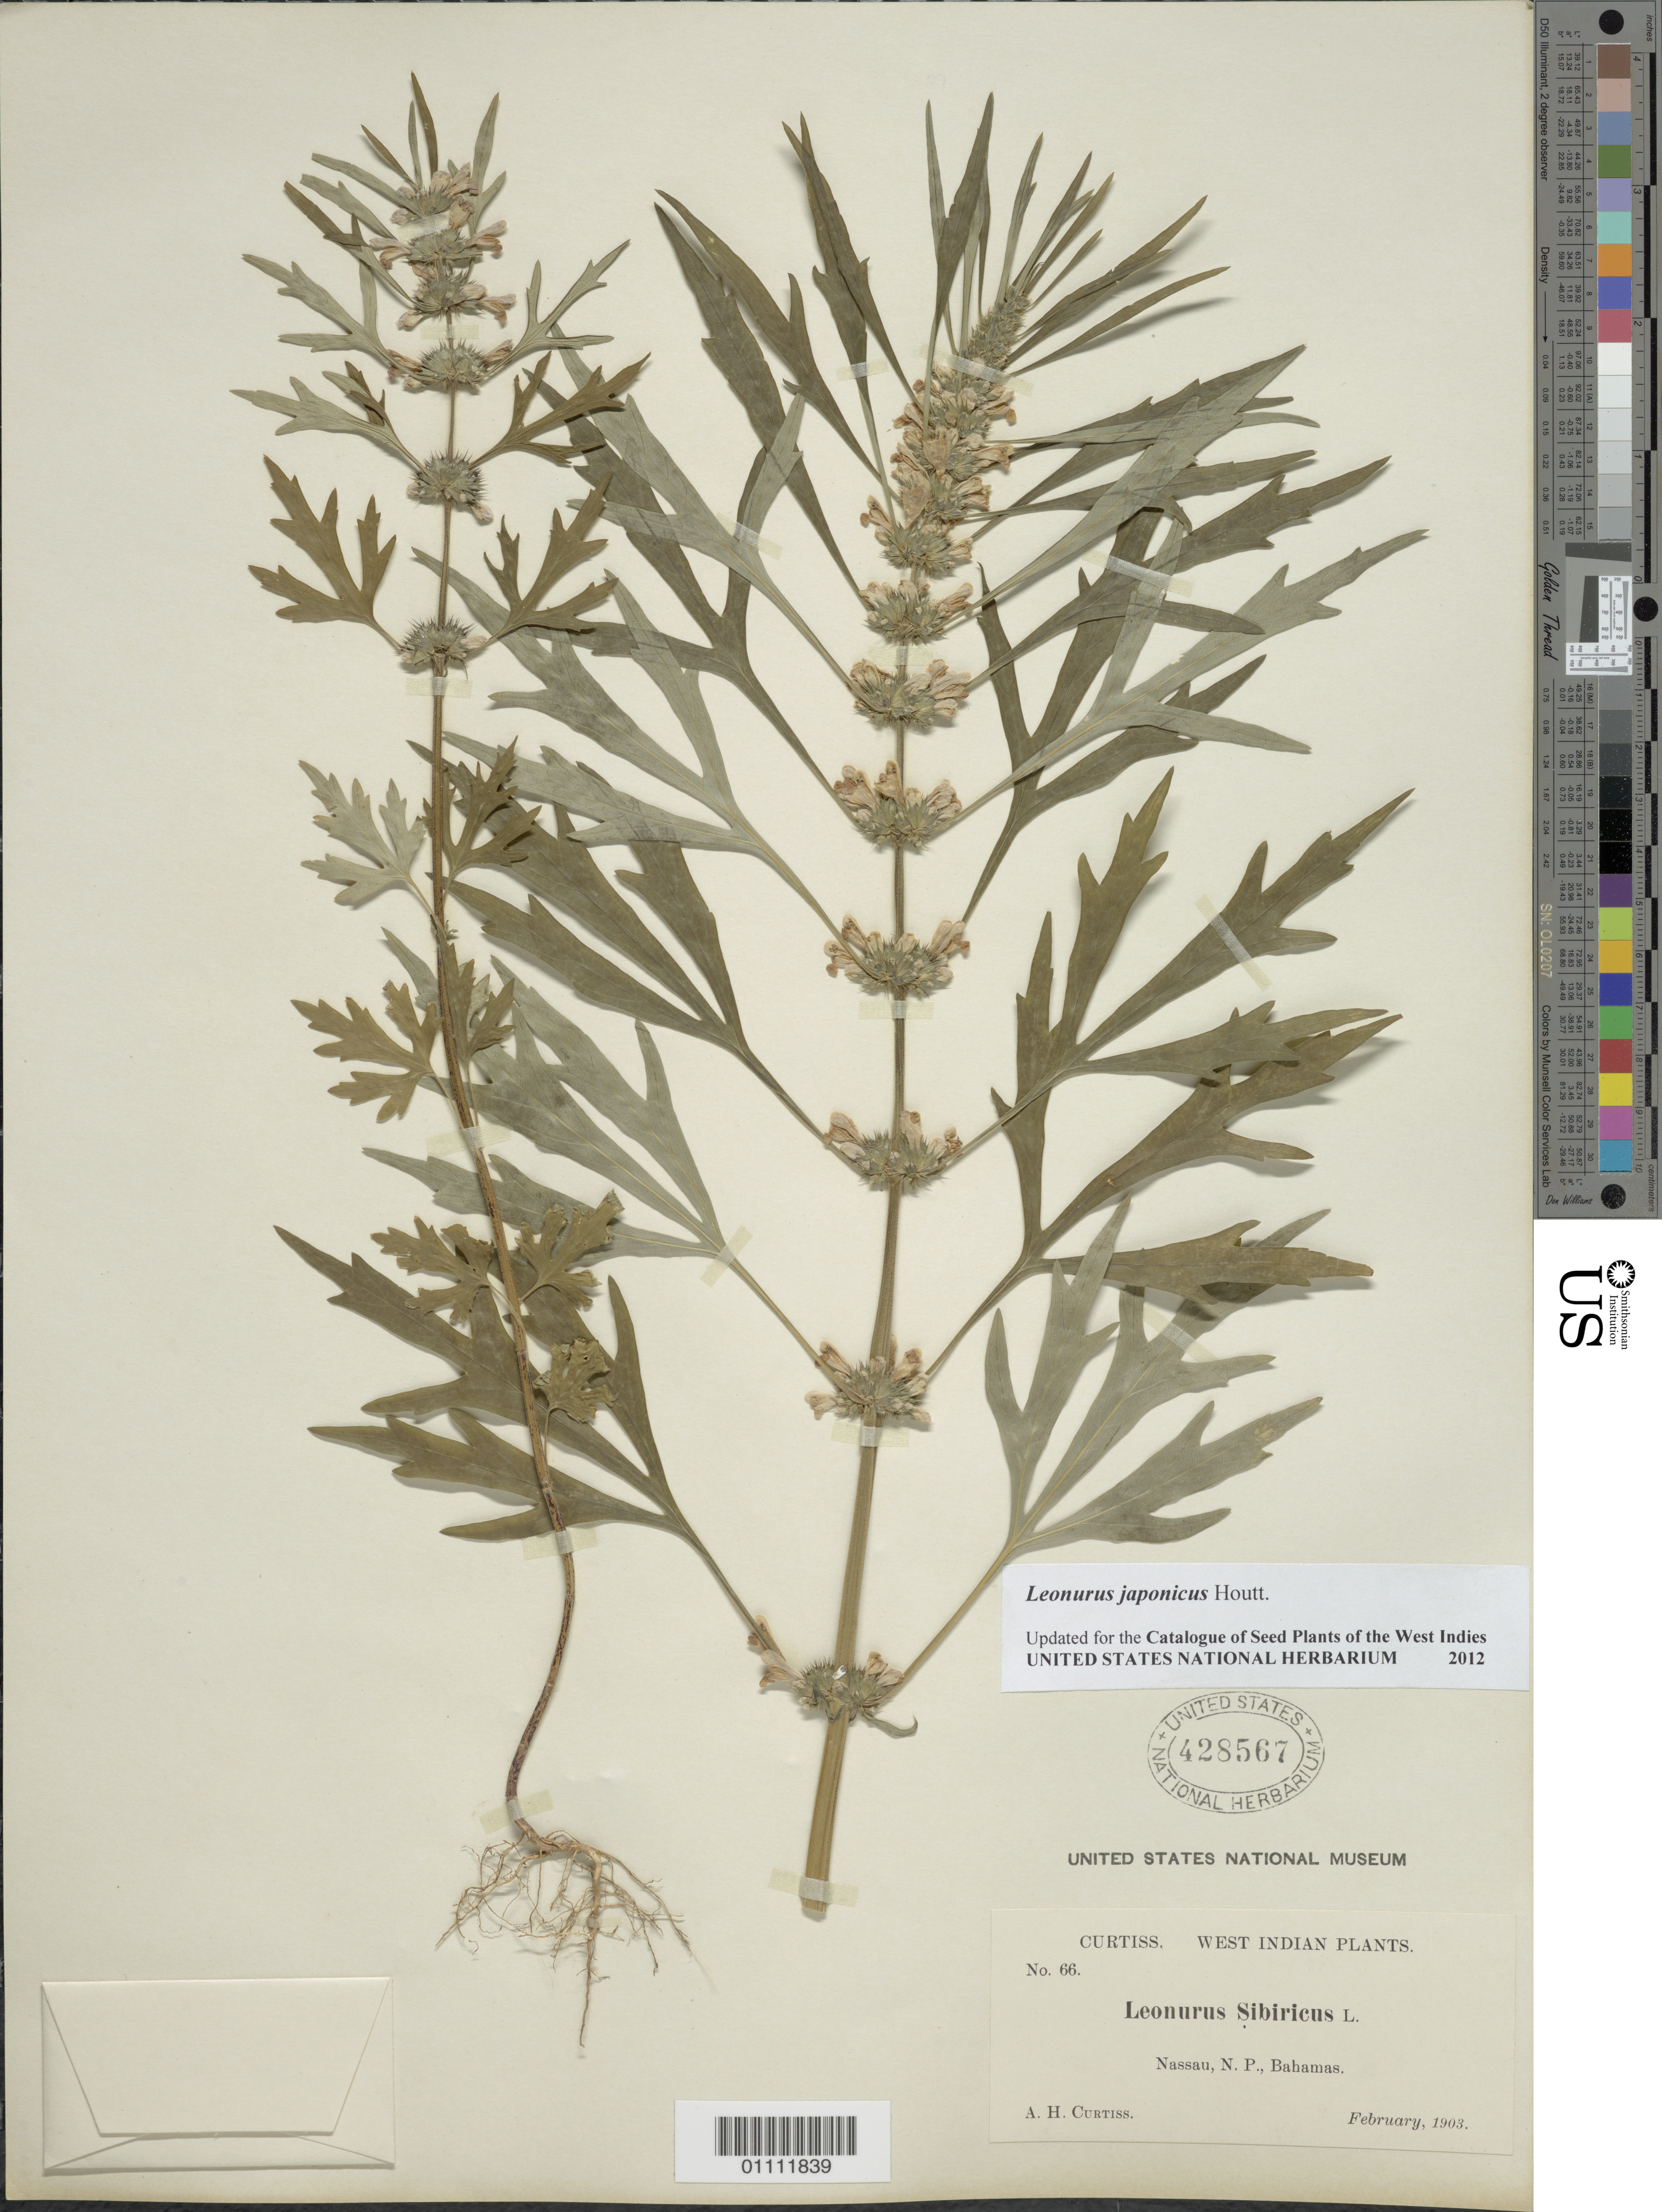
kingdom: Plantae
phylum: Tracheophyta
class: Magnoliopsida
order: Lamiales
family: Lamiaceae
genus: Leonurus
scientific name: Leonurus japonicus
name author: Houtt.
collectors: A. H. Curtiss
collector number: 66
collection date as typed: Feb 1903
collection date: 1903-02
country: Bahamas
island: New Providence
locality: Nassau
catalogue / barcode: US 428567